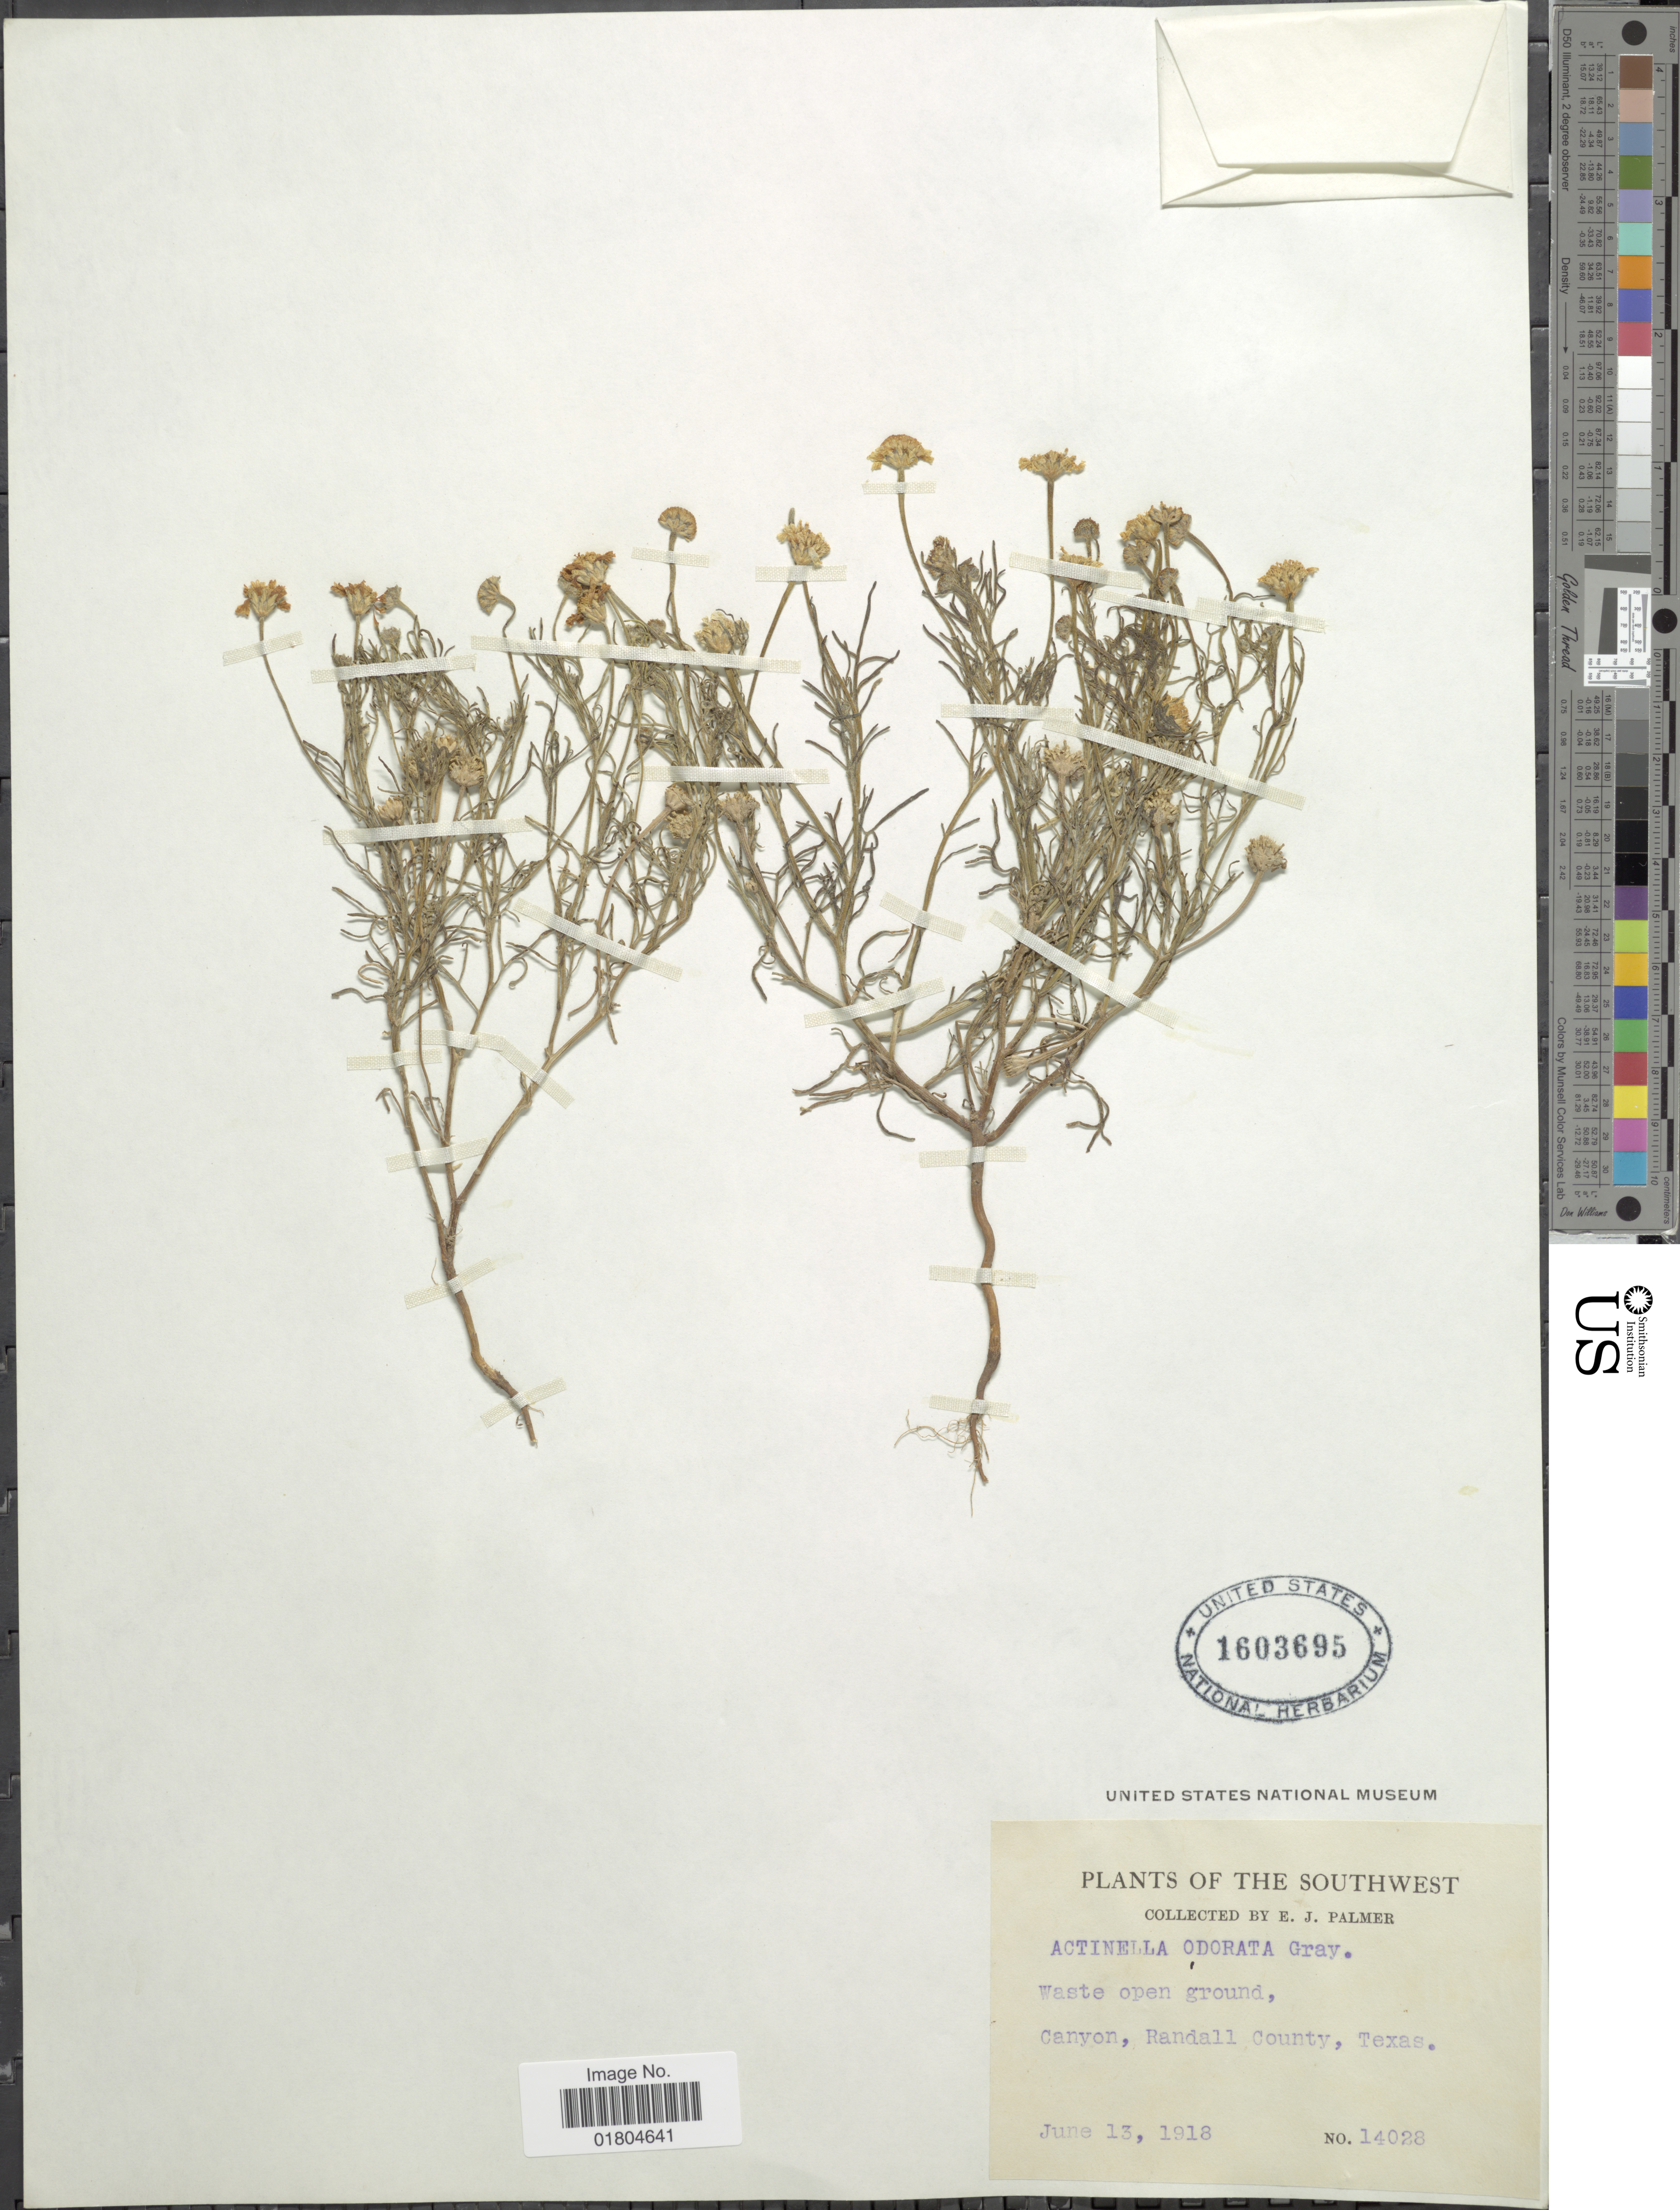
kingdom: Plantae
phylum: Tracheophyta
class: Magnoliopsida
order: Asterales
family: Asteraceae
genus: Hymenoxys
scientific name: Hymenoxys odorata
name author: DC.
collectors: E. J. Palmer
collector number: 14028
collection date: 1918-06-13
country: United States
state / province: Texas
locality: Southwest. Canyon, Randall County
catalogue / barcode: US 1603695